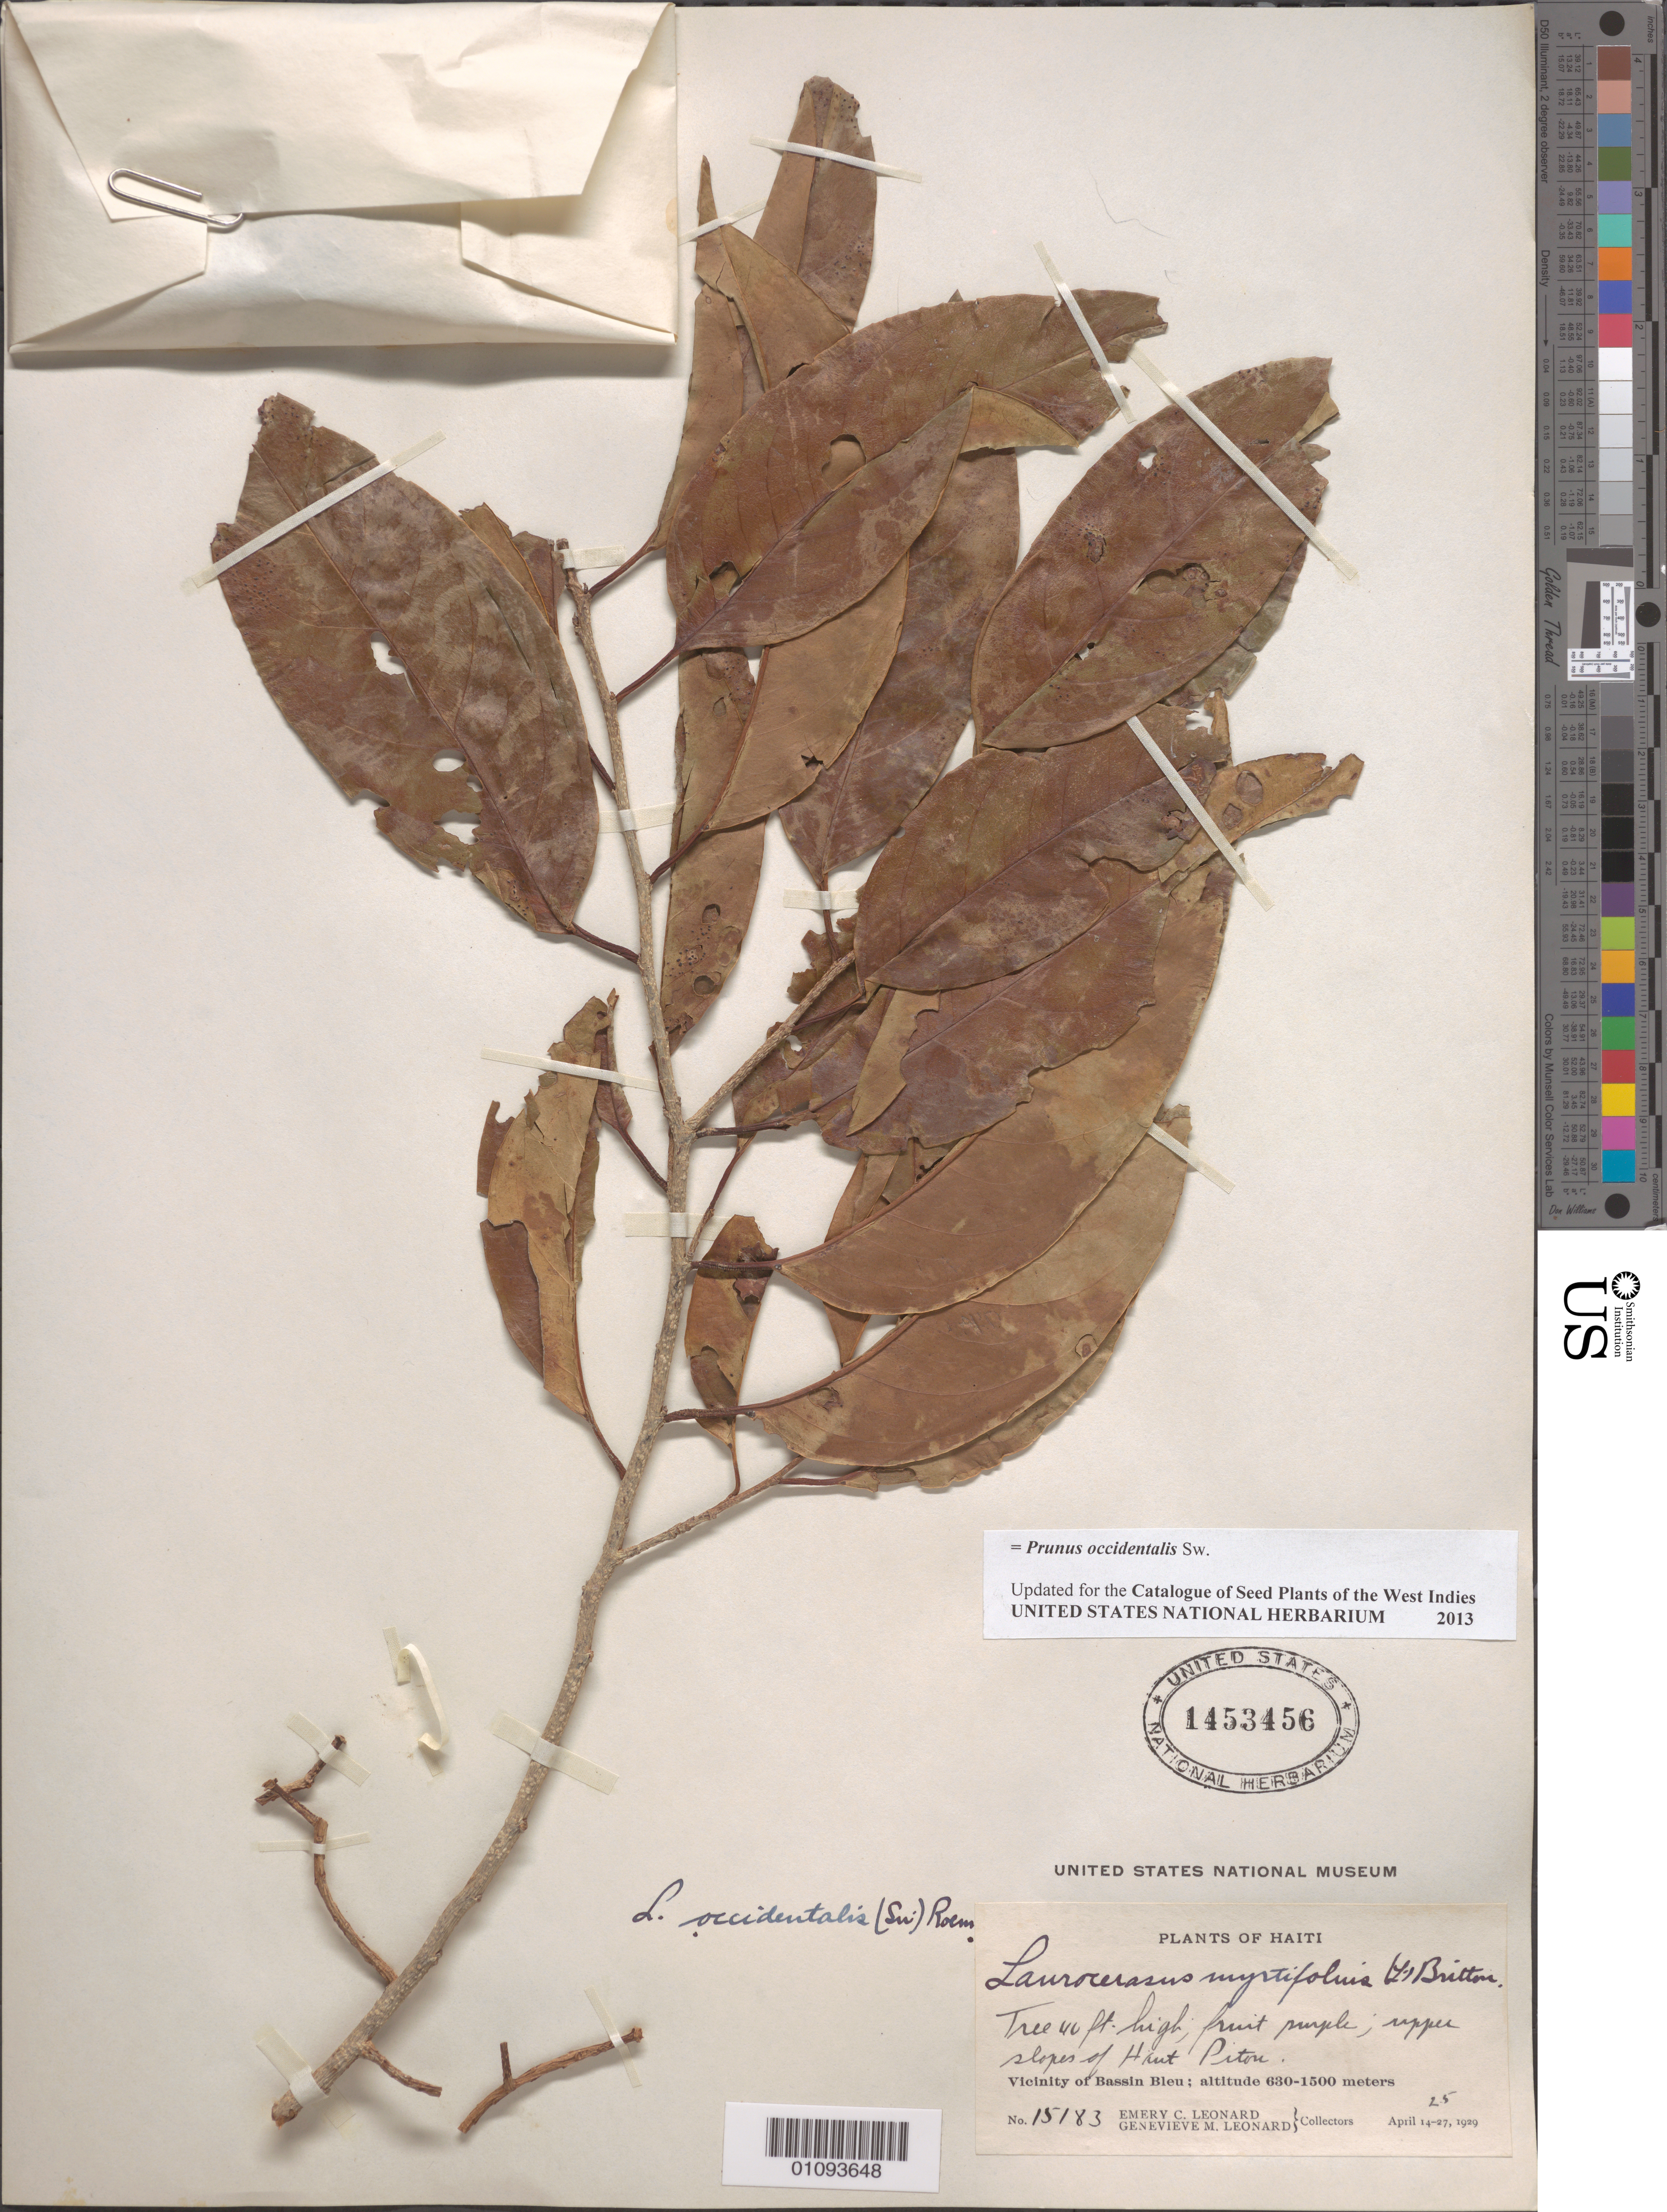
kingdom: Plantae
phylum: Tracheophyta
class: Magnoliopsida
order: Rosales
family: Rosaceae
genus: Prunus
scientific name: Prunus occidentalis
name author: Sw.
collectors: E. C. Leonard & G. M. Leonard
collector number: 15183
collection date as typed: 25 Apr 1929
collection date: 1929-04-25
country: Haiti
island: Hispaniola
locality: Upper slopes of Haut Piton. Vicinity of Basin Bleu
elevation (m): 630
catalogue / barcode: US 1453456